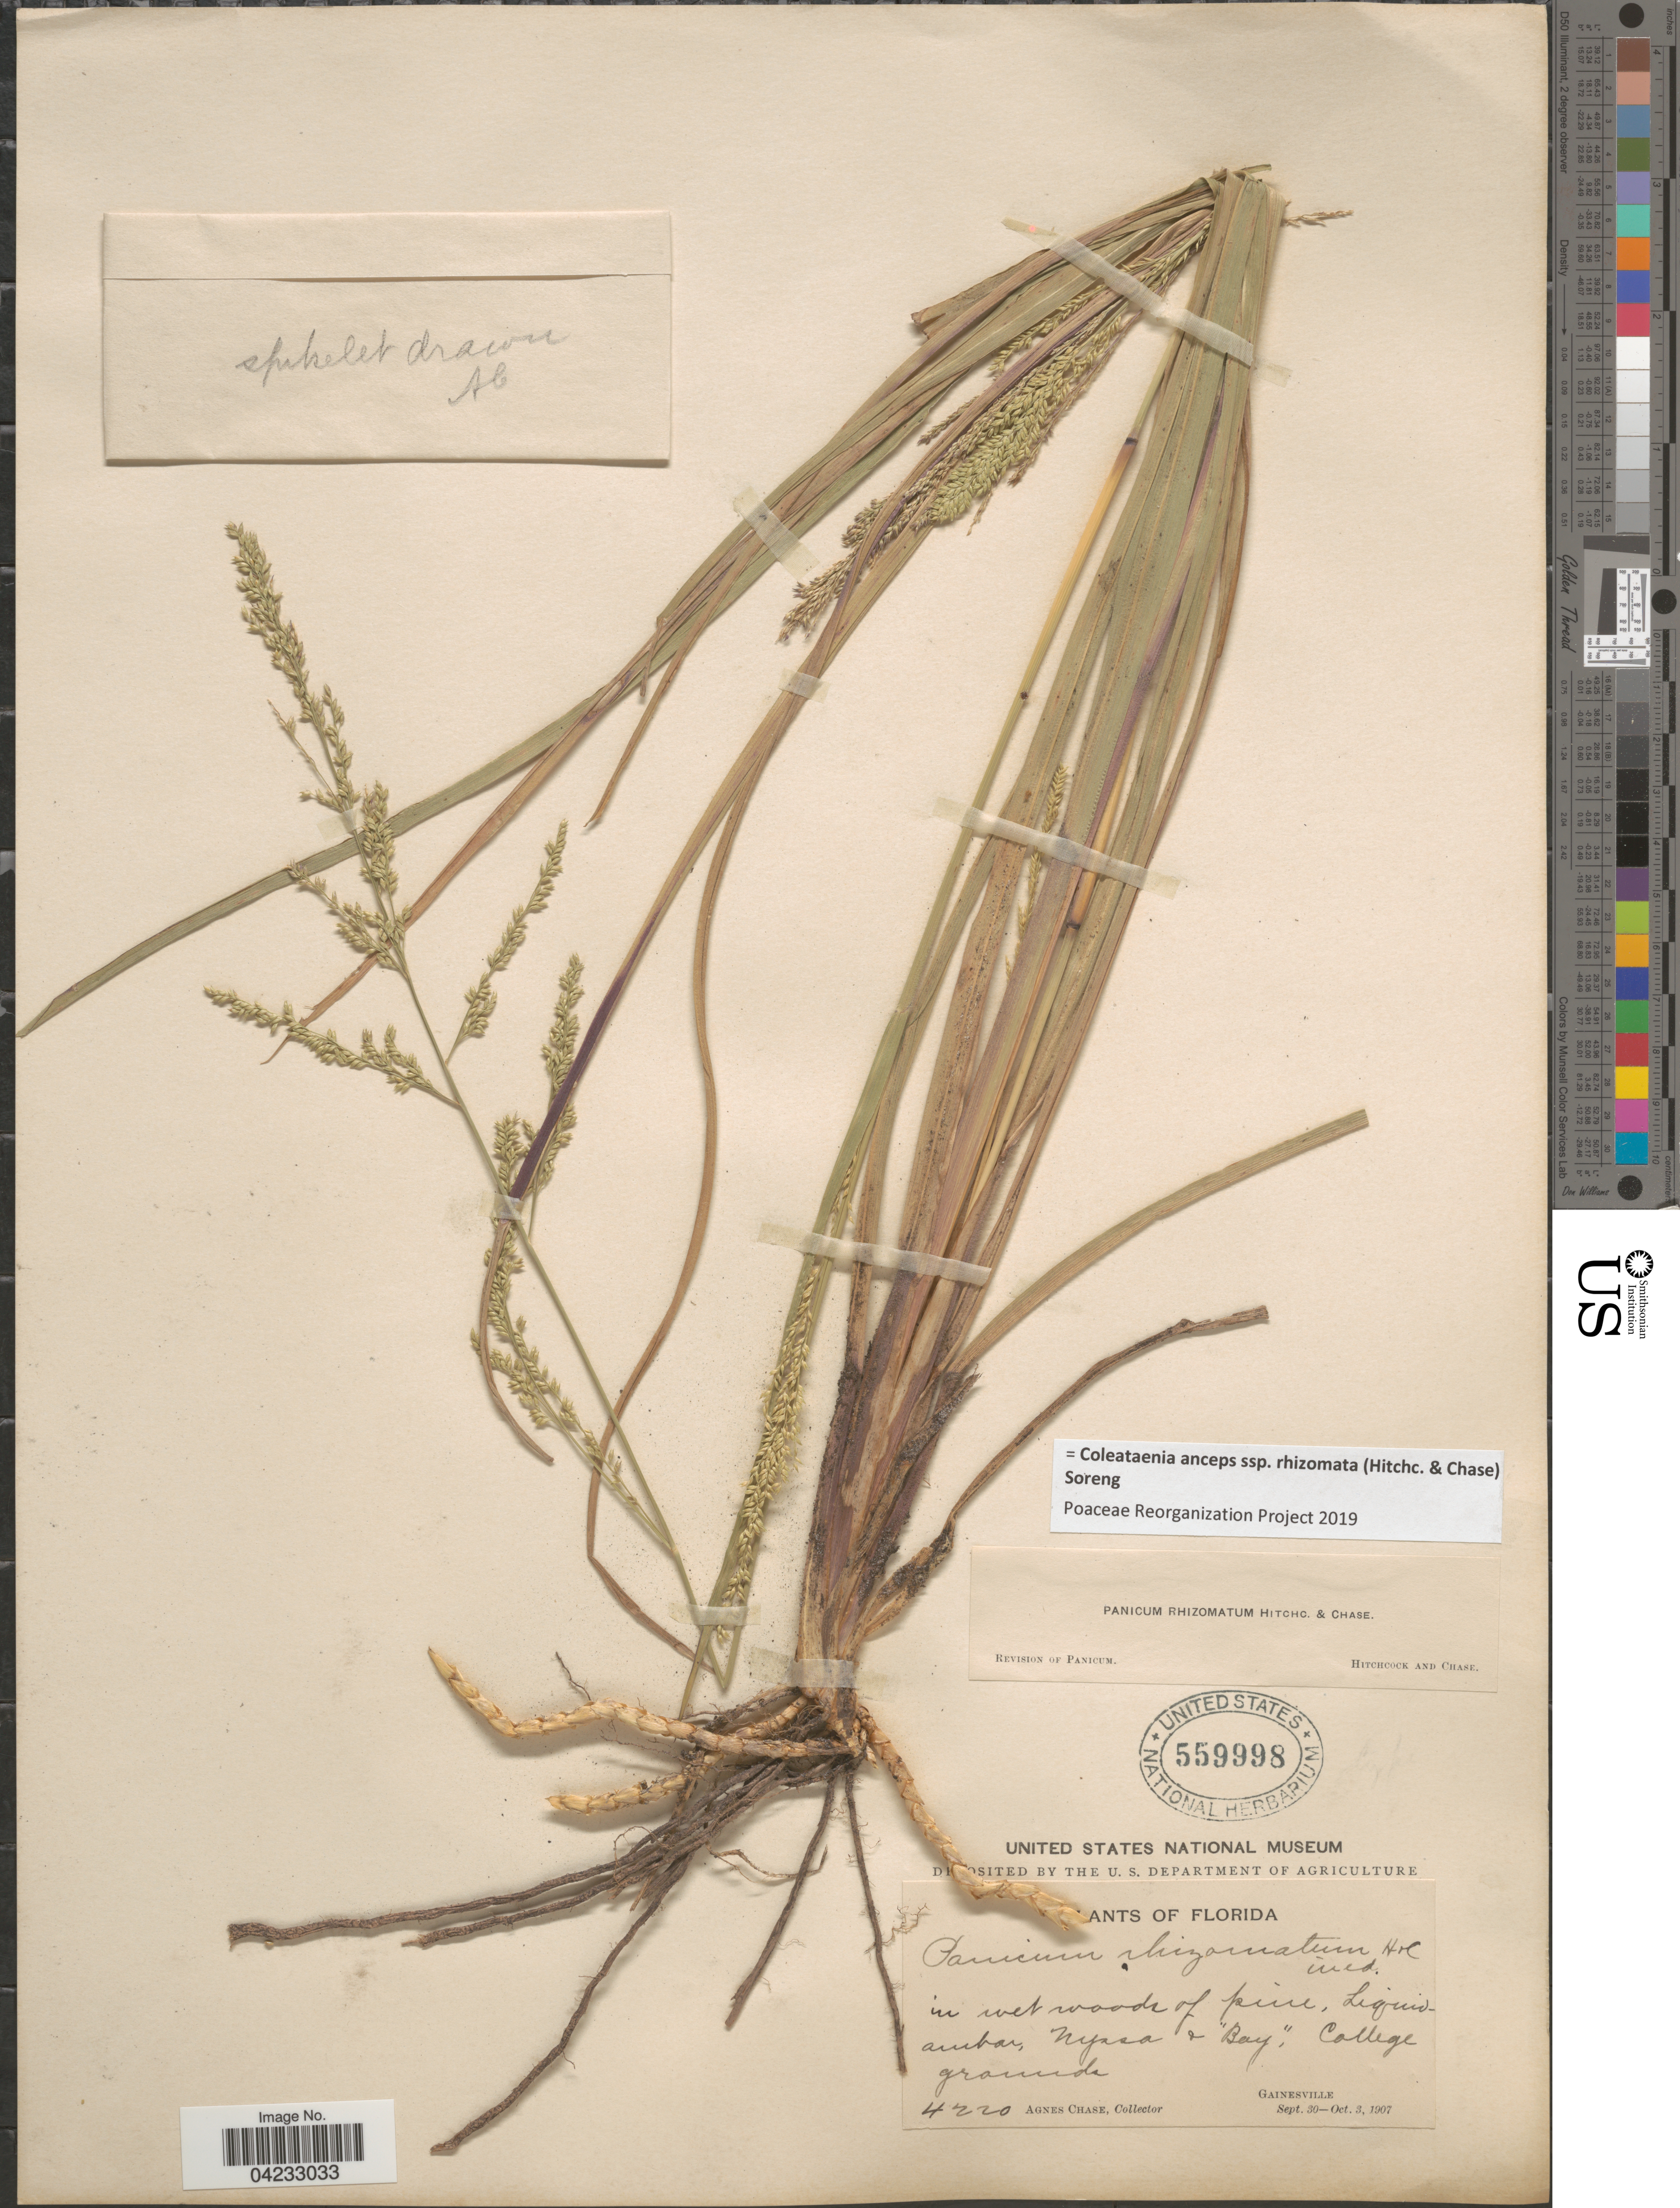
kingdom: Plantae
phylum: Tracheophyta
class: Liliopsida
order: Poales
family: Poaceae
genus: Coleataenia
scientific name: Coleataenia anceps subsp. rhizomata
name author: (Hitchc. & Chase) Soreng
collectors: A. Chase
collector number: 4220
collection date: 1907-09-30/1907-10-03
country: United States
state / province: Florida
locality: Nyasa & "Bay", College grounds. Gainesville.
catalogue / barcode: US 559998